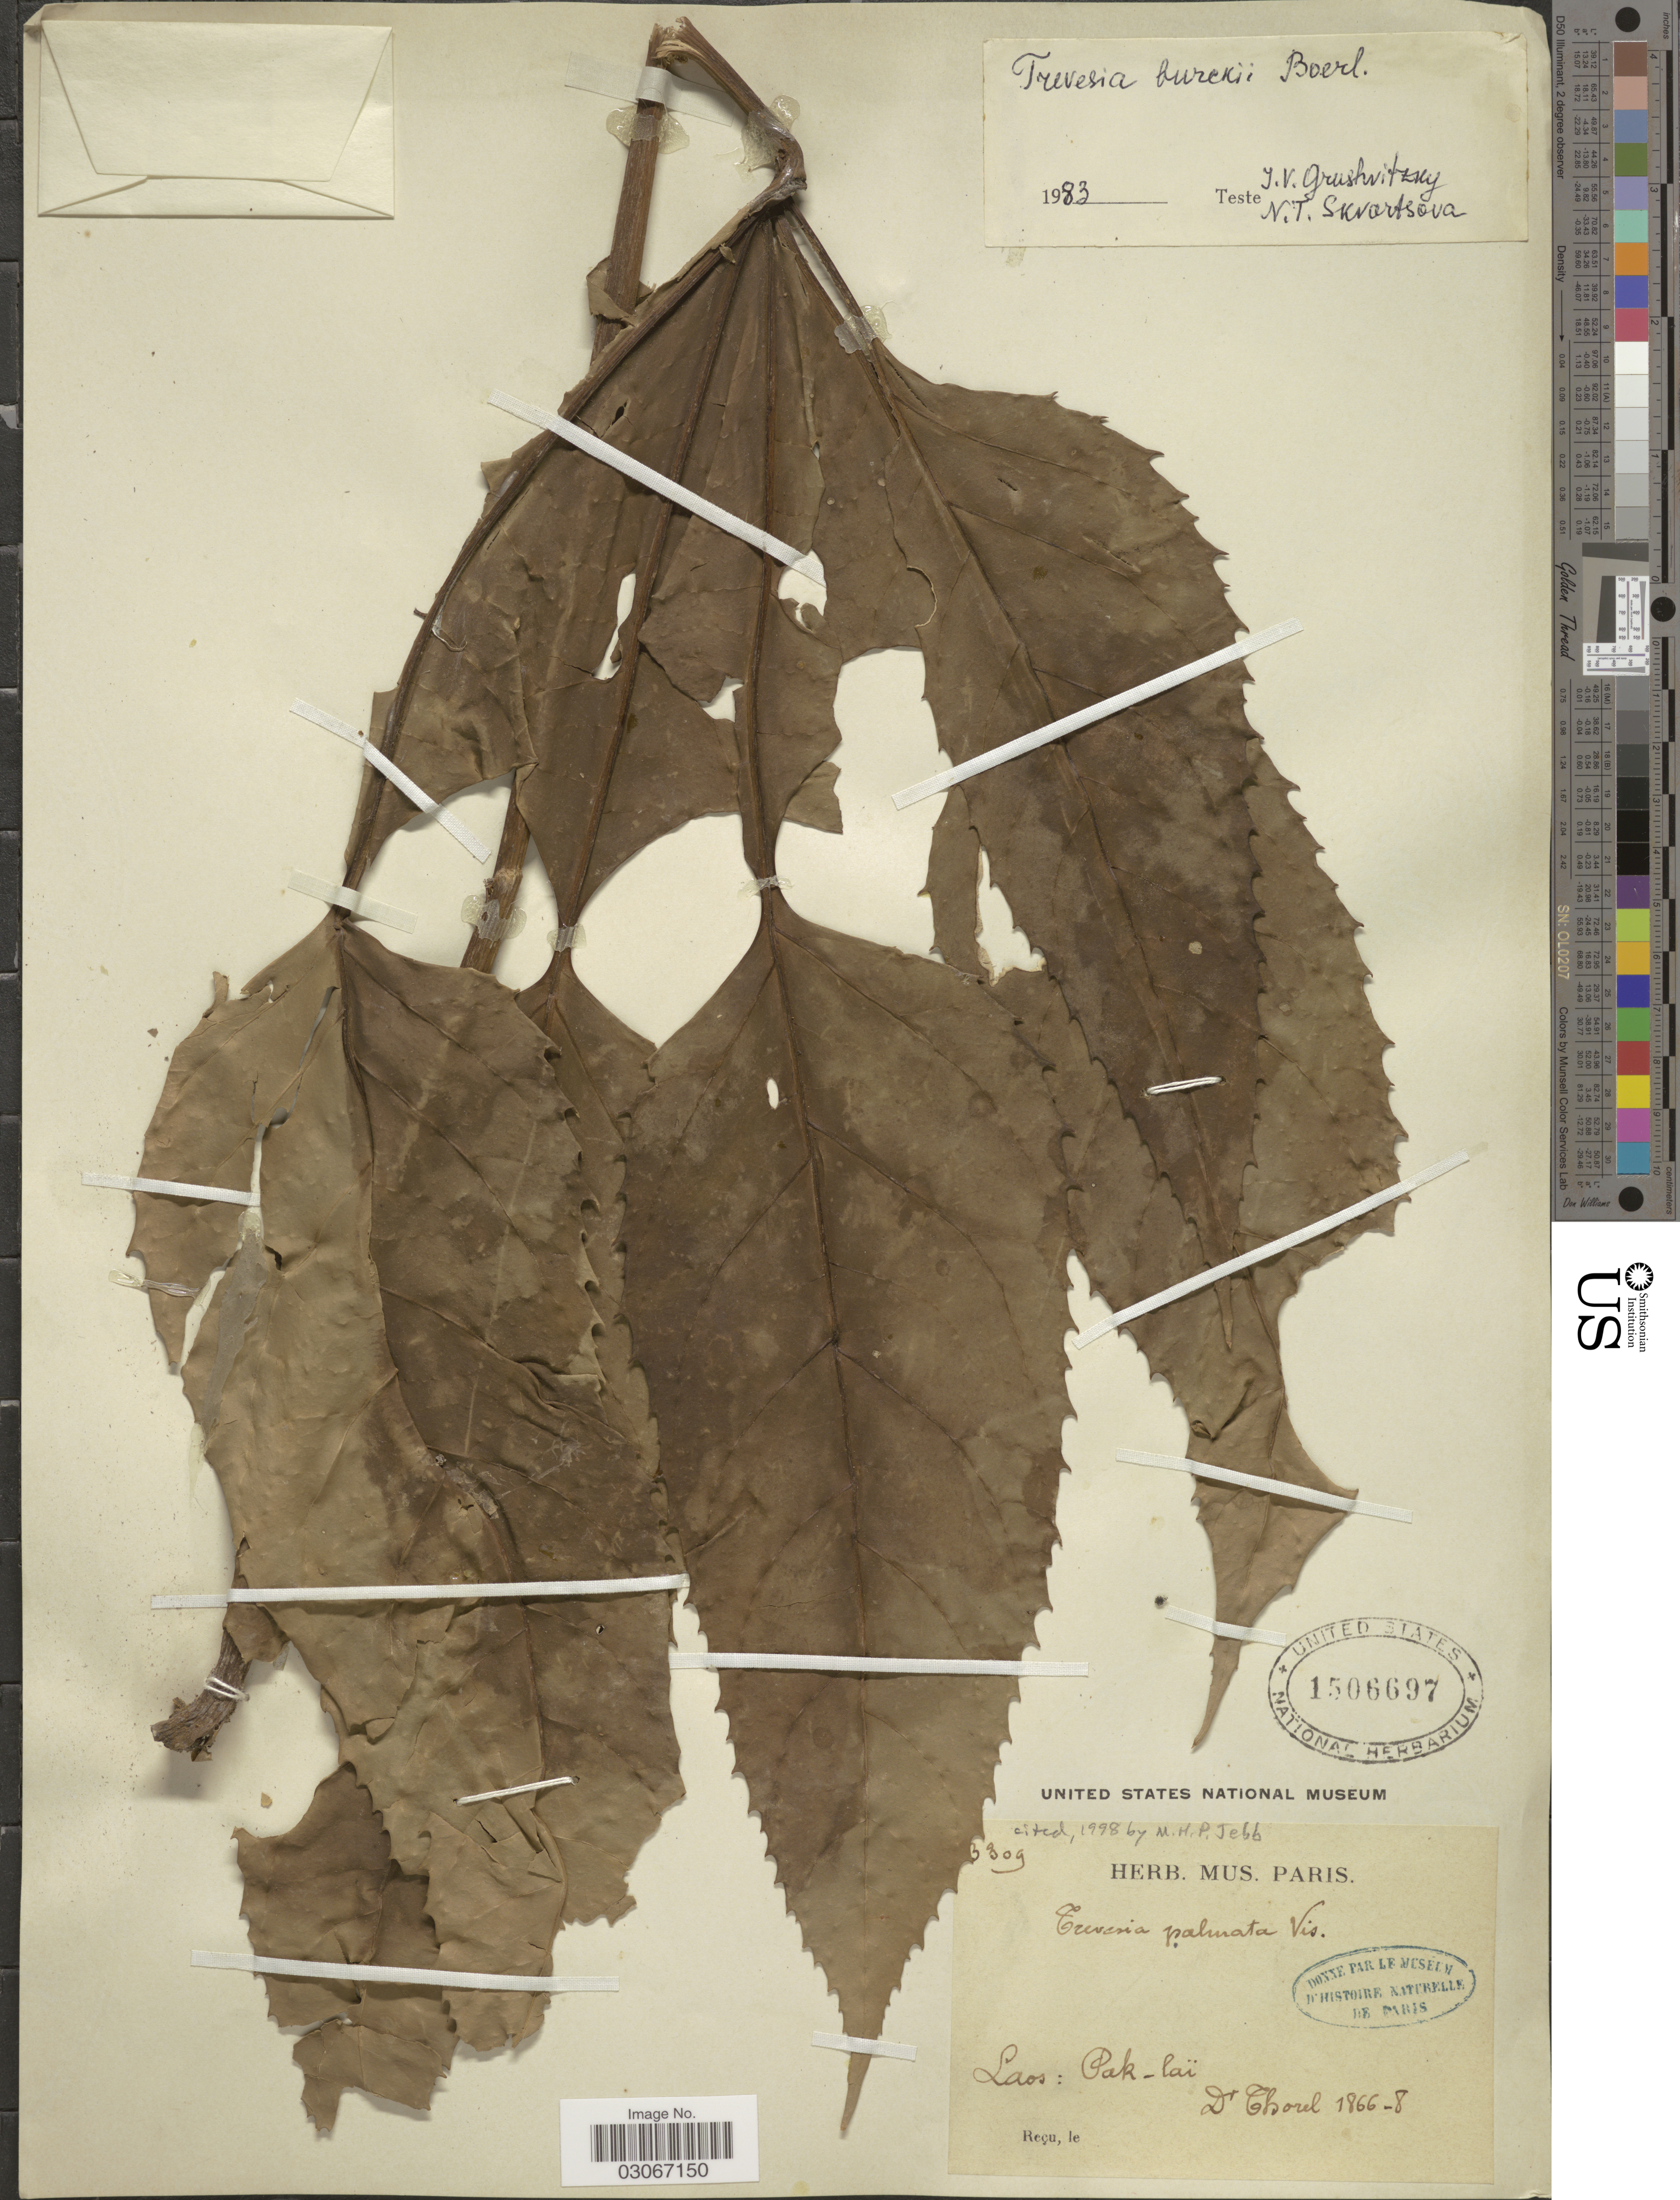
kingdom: Plantae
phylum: Tracheophyta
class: Magnoliopsida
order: Apiales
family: Araliaceae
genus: Trevesia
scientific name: Trevesia palmata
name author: (Roxb. ex Lindl.)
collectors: C. Thorel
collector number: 3309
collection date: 1866/1868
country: Laos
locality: Laos: Pak-laï.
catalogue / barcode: US 1506697